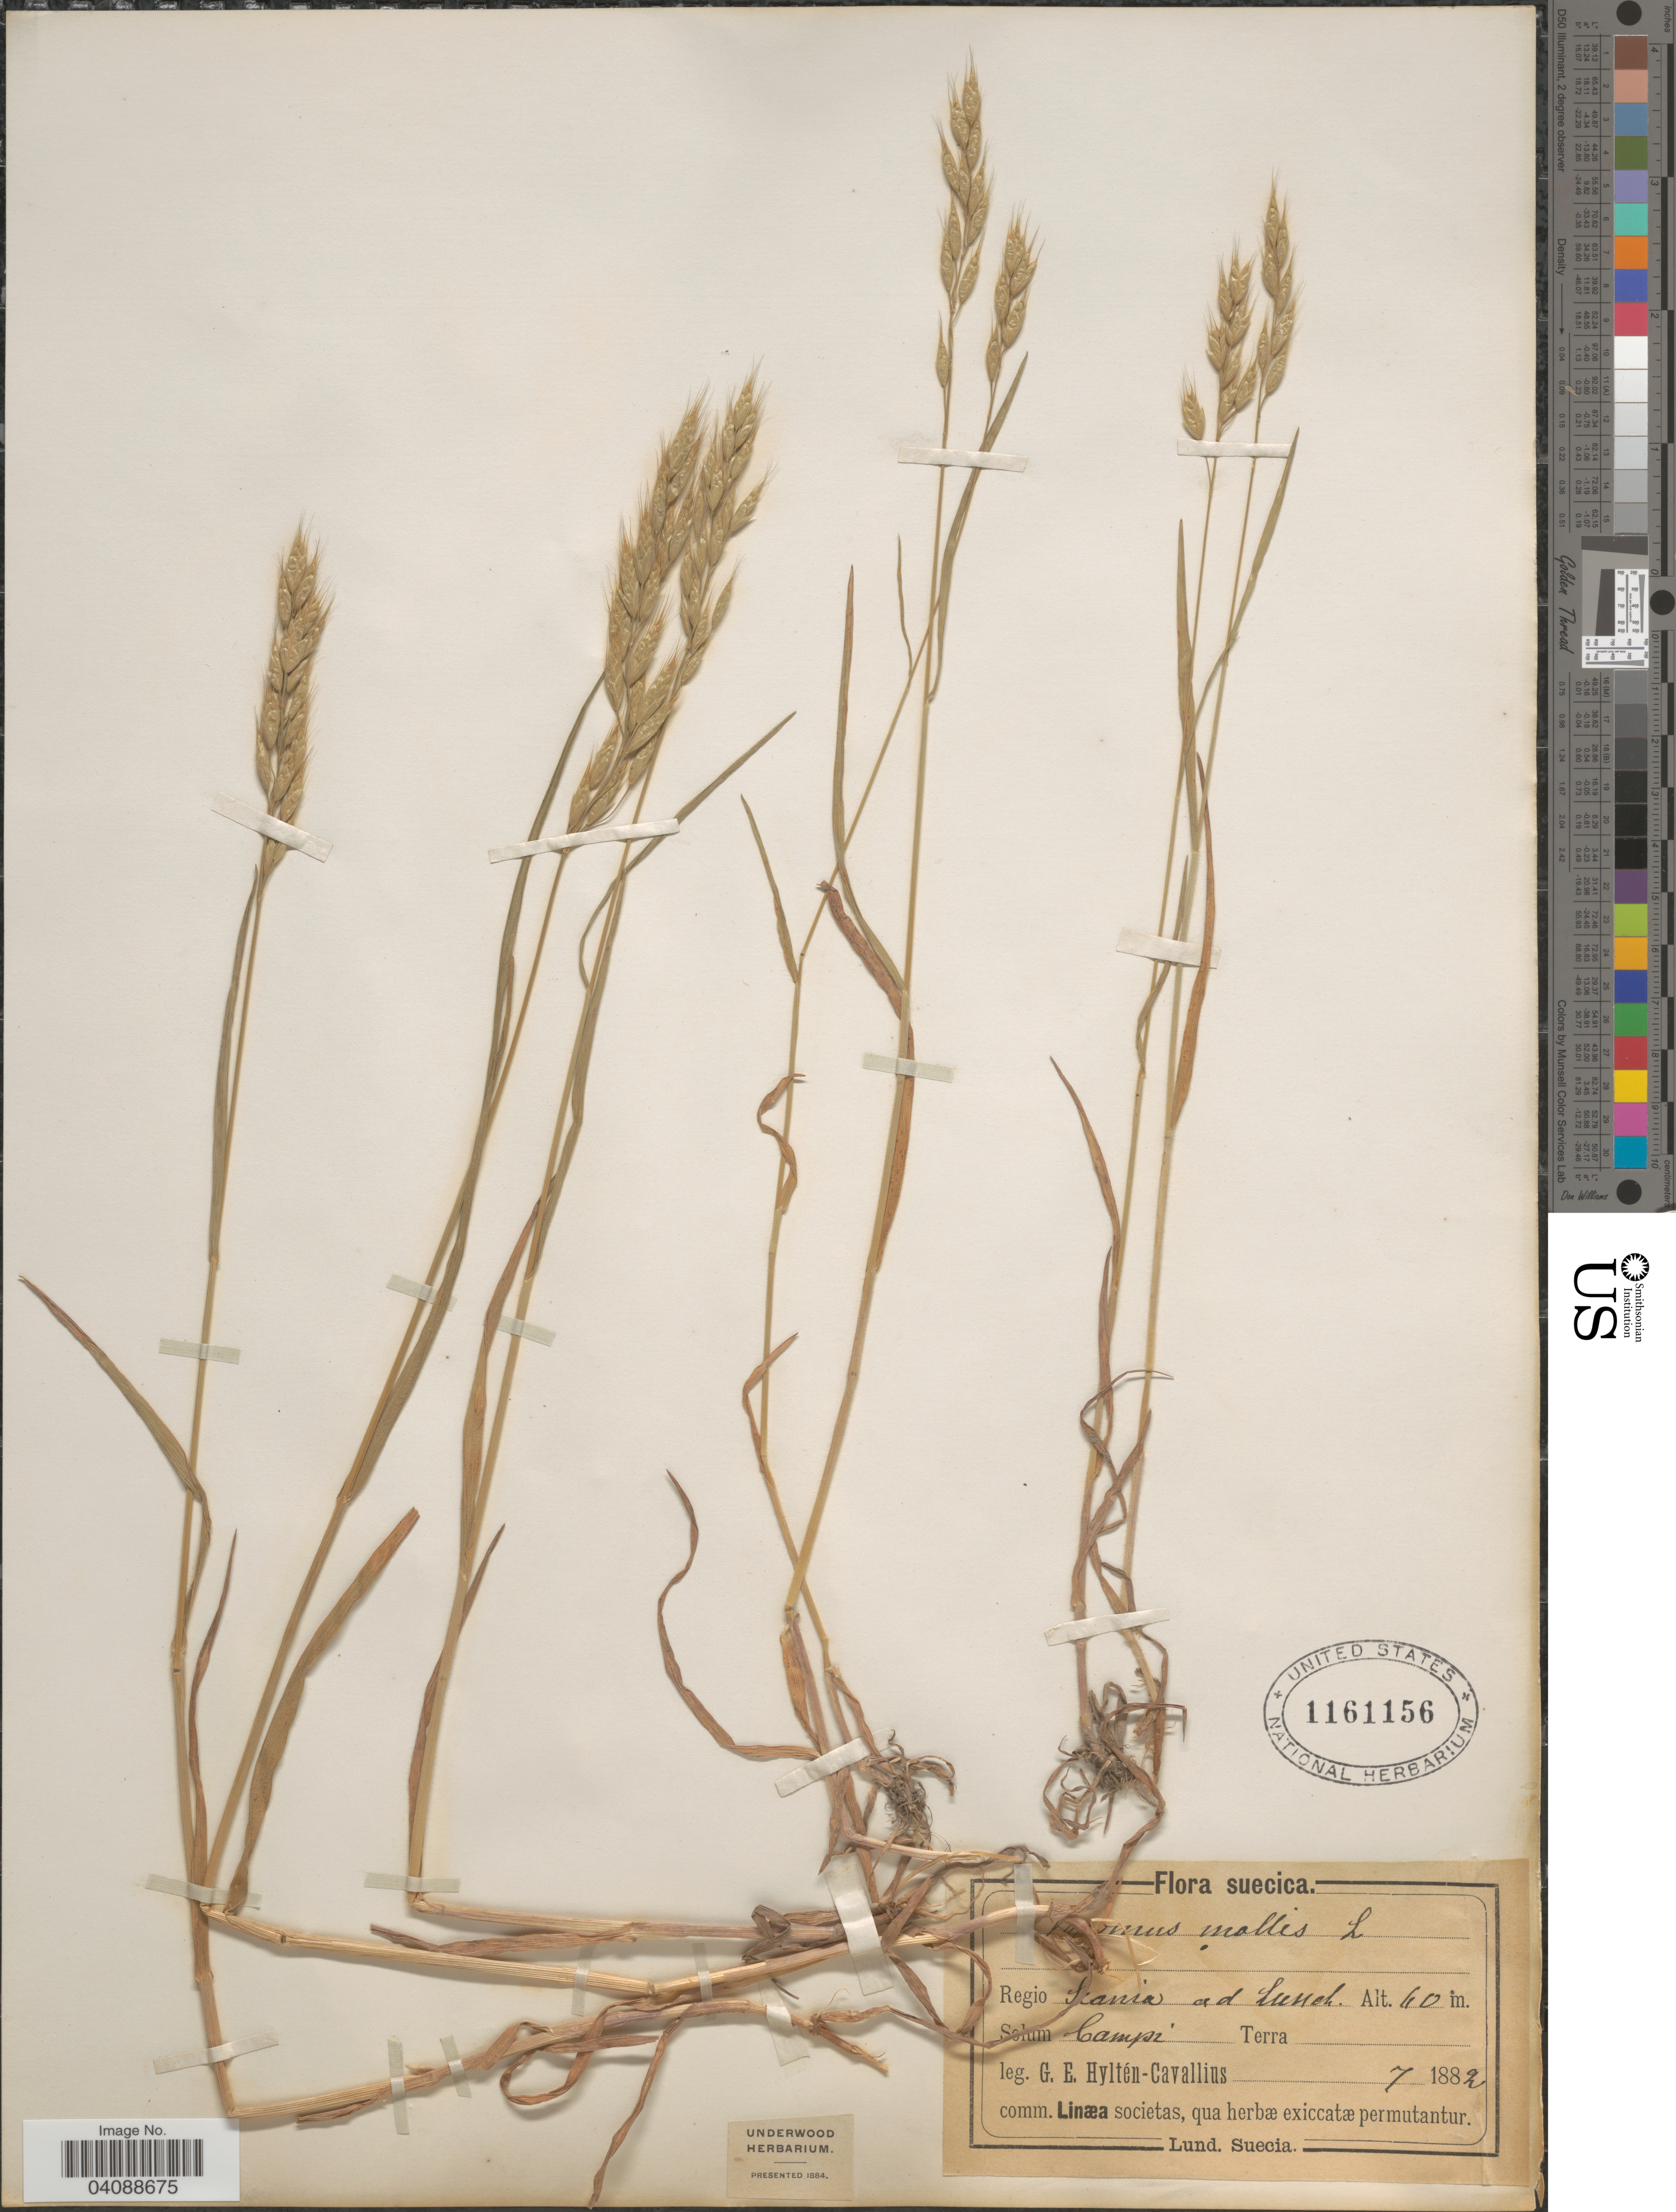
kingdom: Plantae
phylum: Tracheophyta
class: Liliopsida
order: Poales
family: Poaceae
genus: Bromus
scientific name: Bromus sp.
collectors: Hyltén-Cavallius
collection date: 1882-07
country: Sweden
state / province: Skåne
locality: Suecica. Regio Scania ad Lussch.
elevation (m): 60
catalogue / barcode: US 1161156